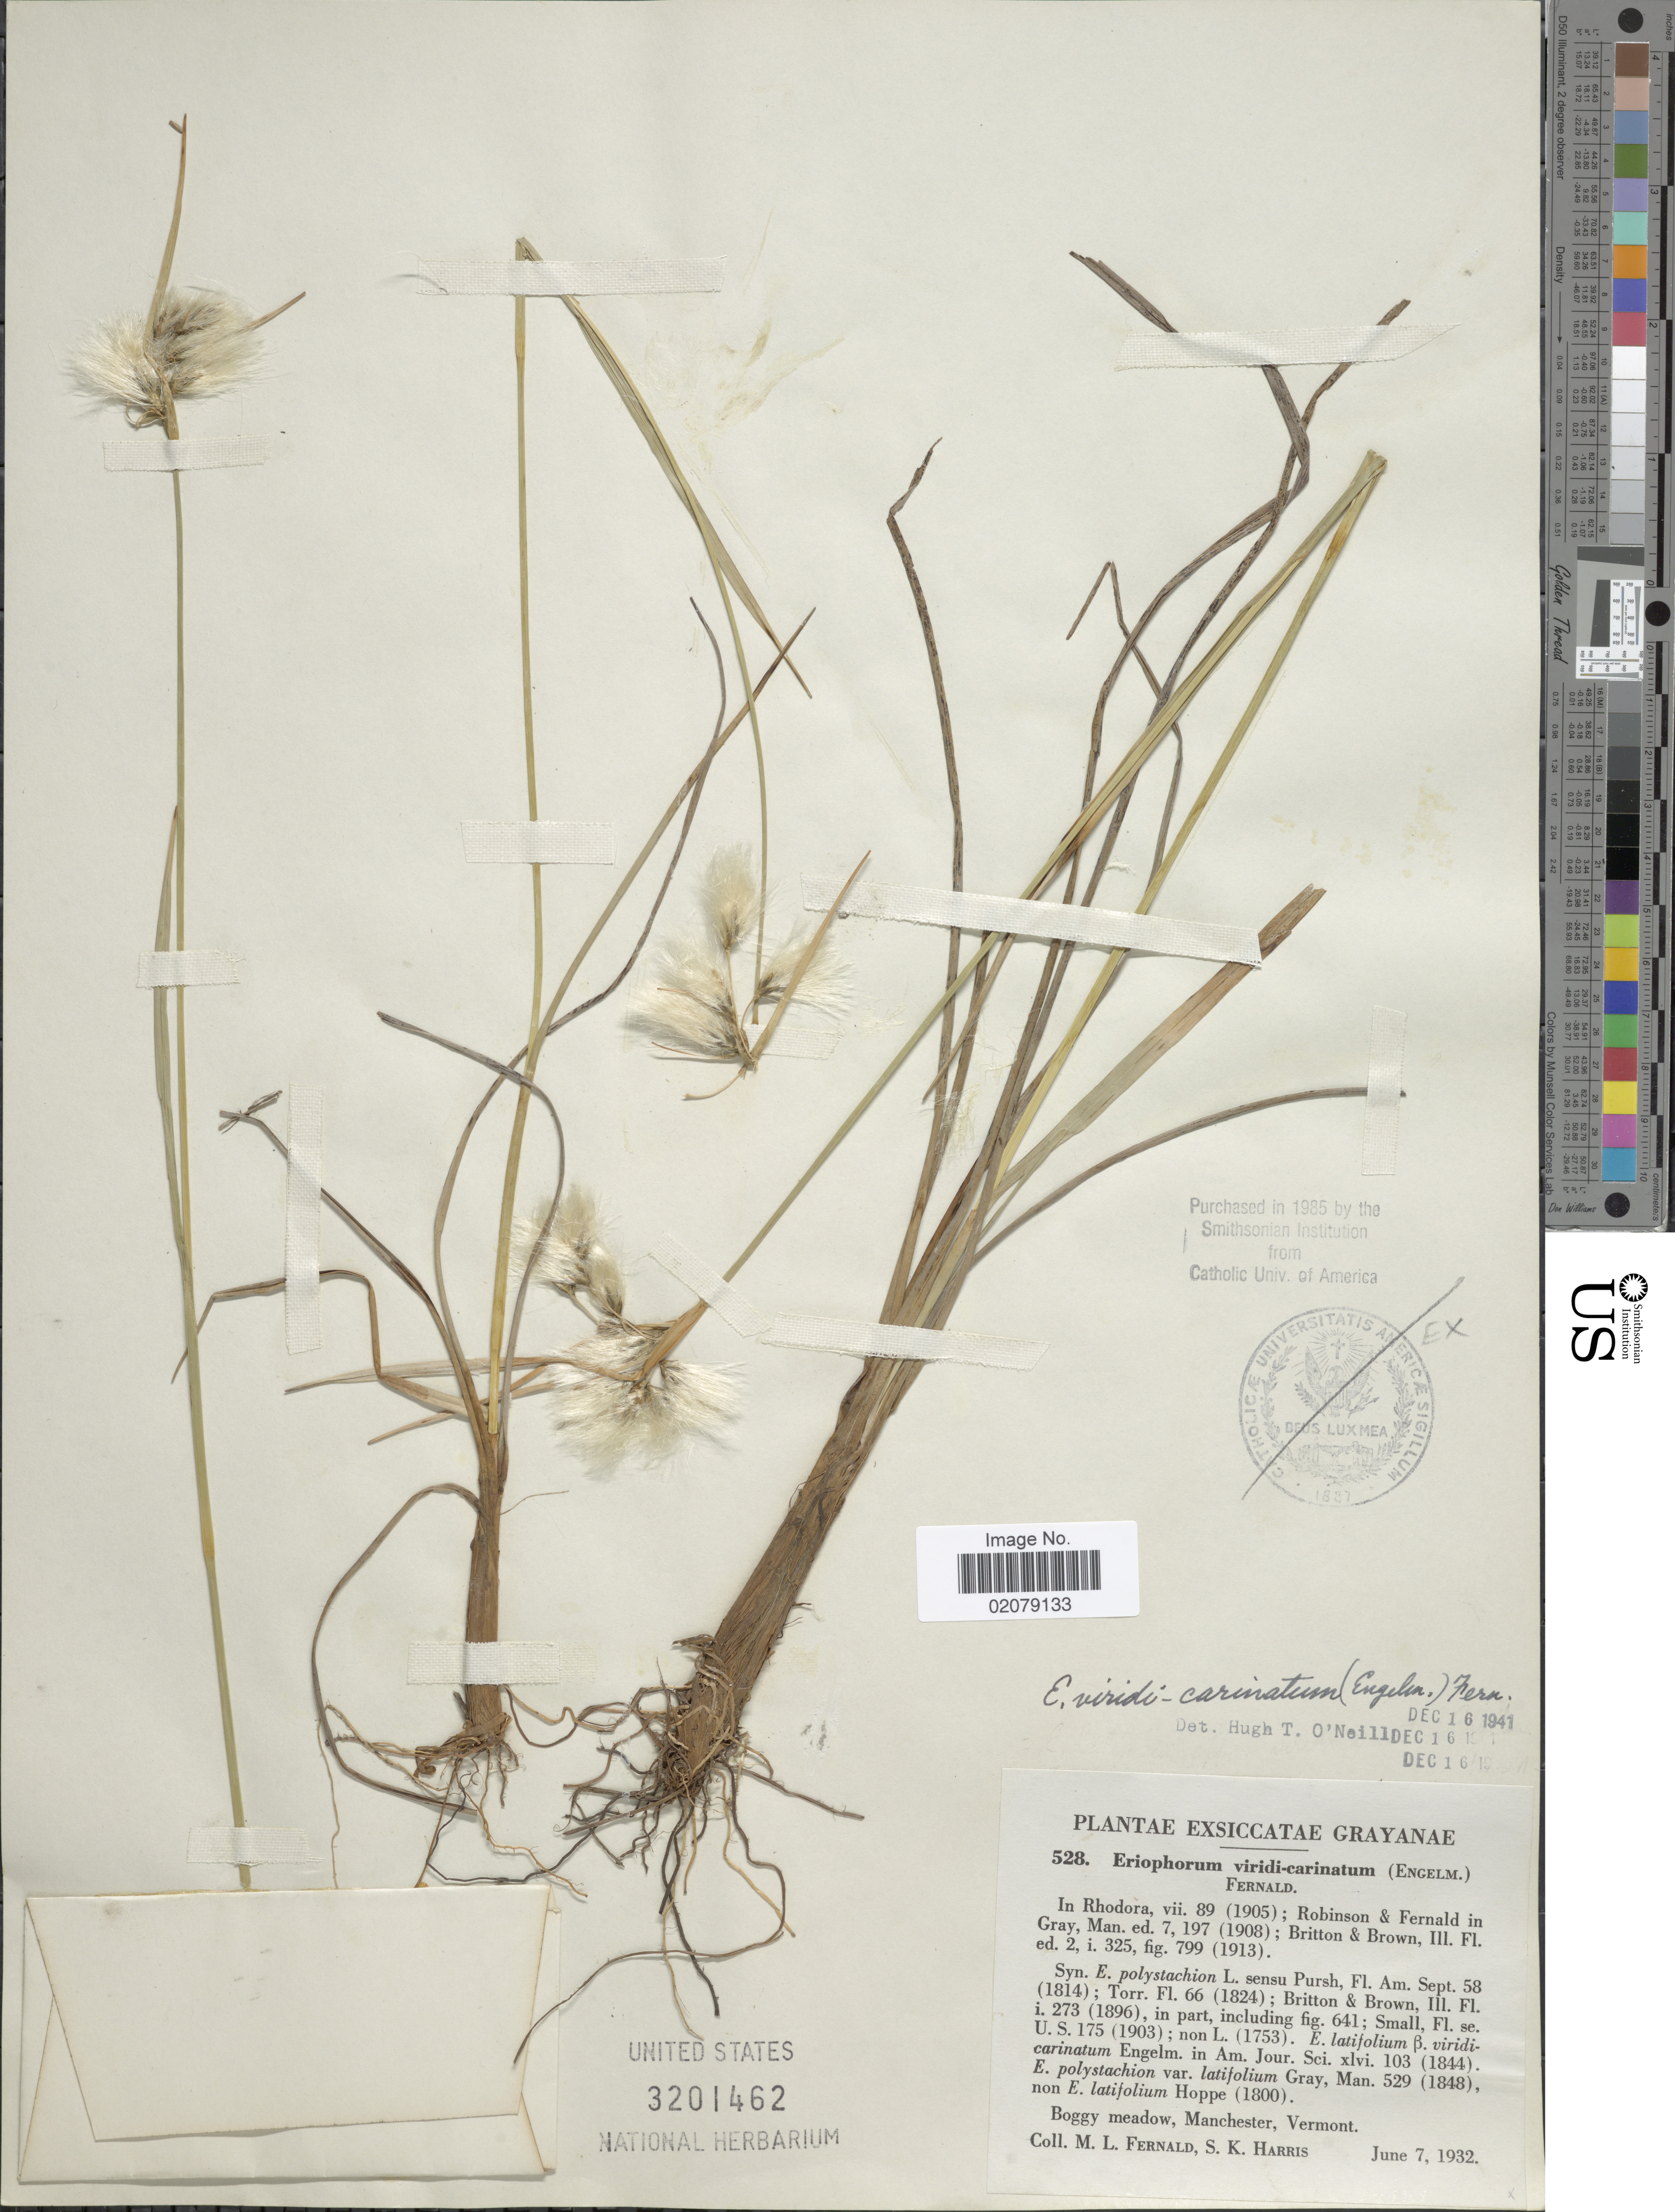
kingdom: Plantae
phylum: Tracheophyta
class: Liliopsida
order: Poales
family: Cyperaceae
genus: Eriophorum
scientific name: Eriophorum viridicarinatum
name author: (Englem.) Fernald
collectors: M. L. Fernald & S. K. Harris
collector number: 528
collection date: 1932-06-07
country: United States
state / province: Vermont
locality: Boggy meadows, Manchester, Vermont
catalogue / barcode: US 3201462